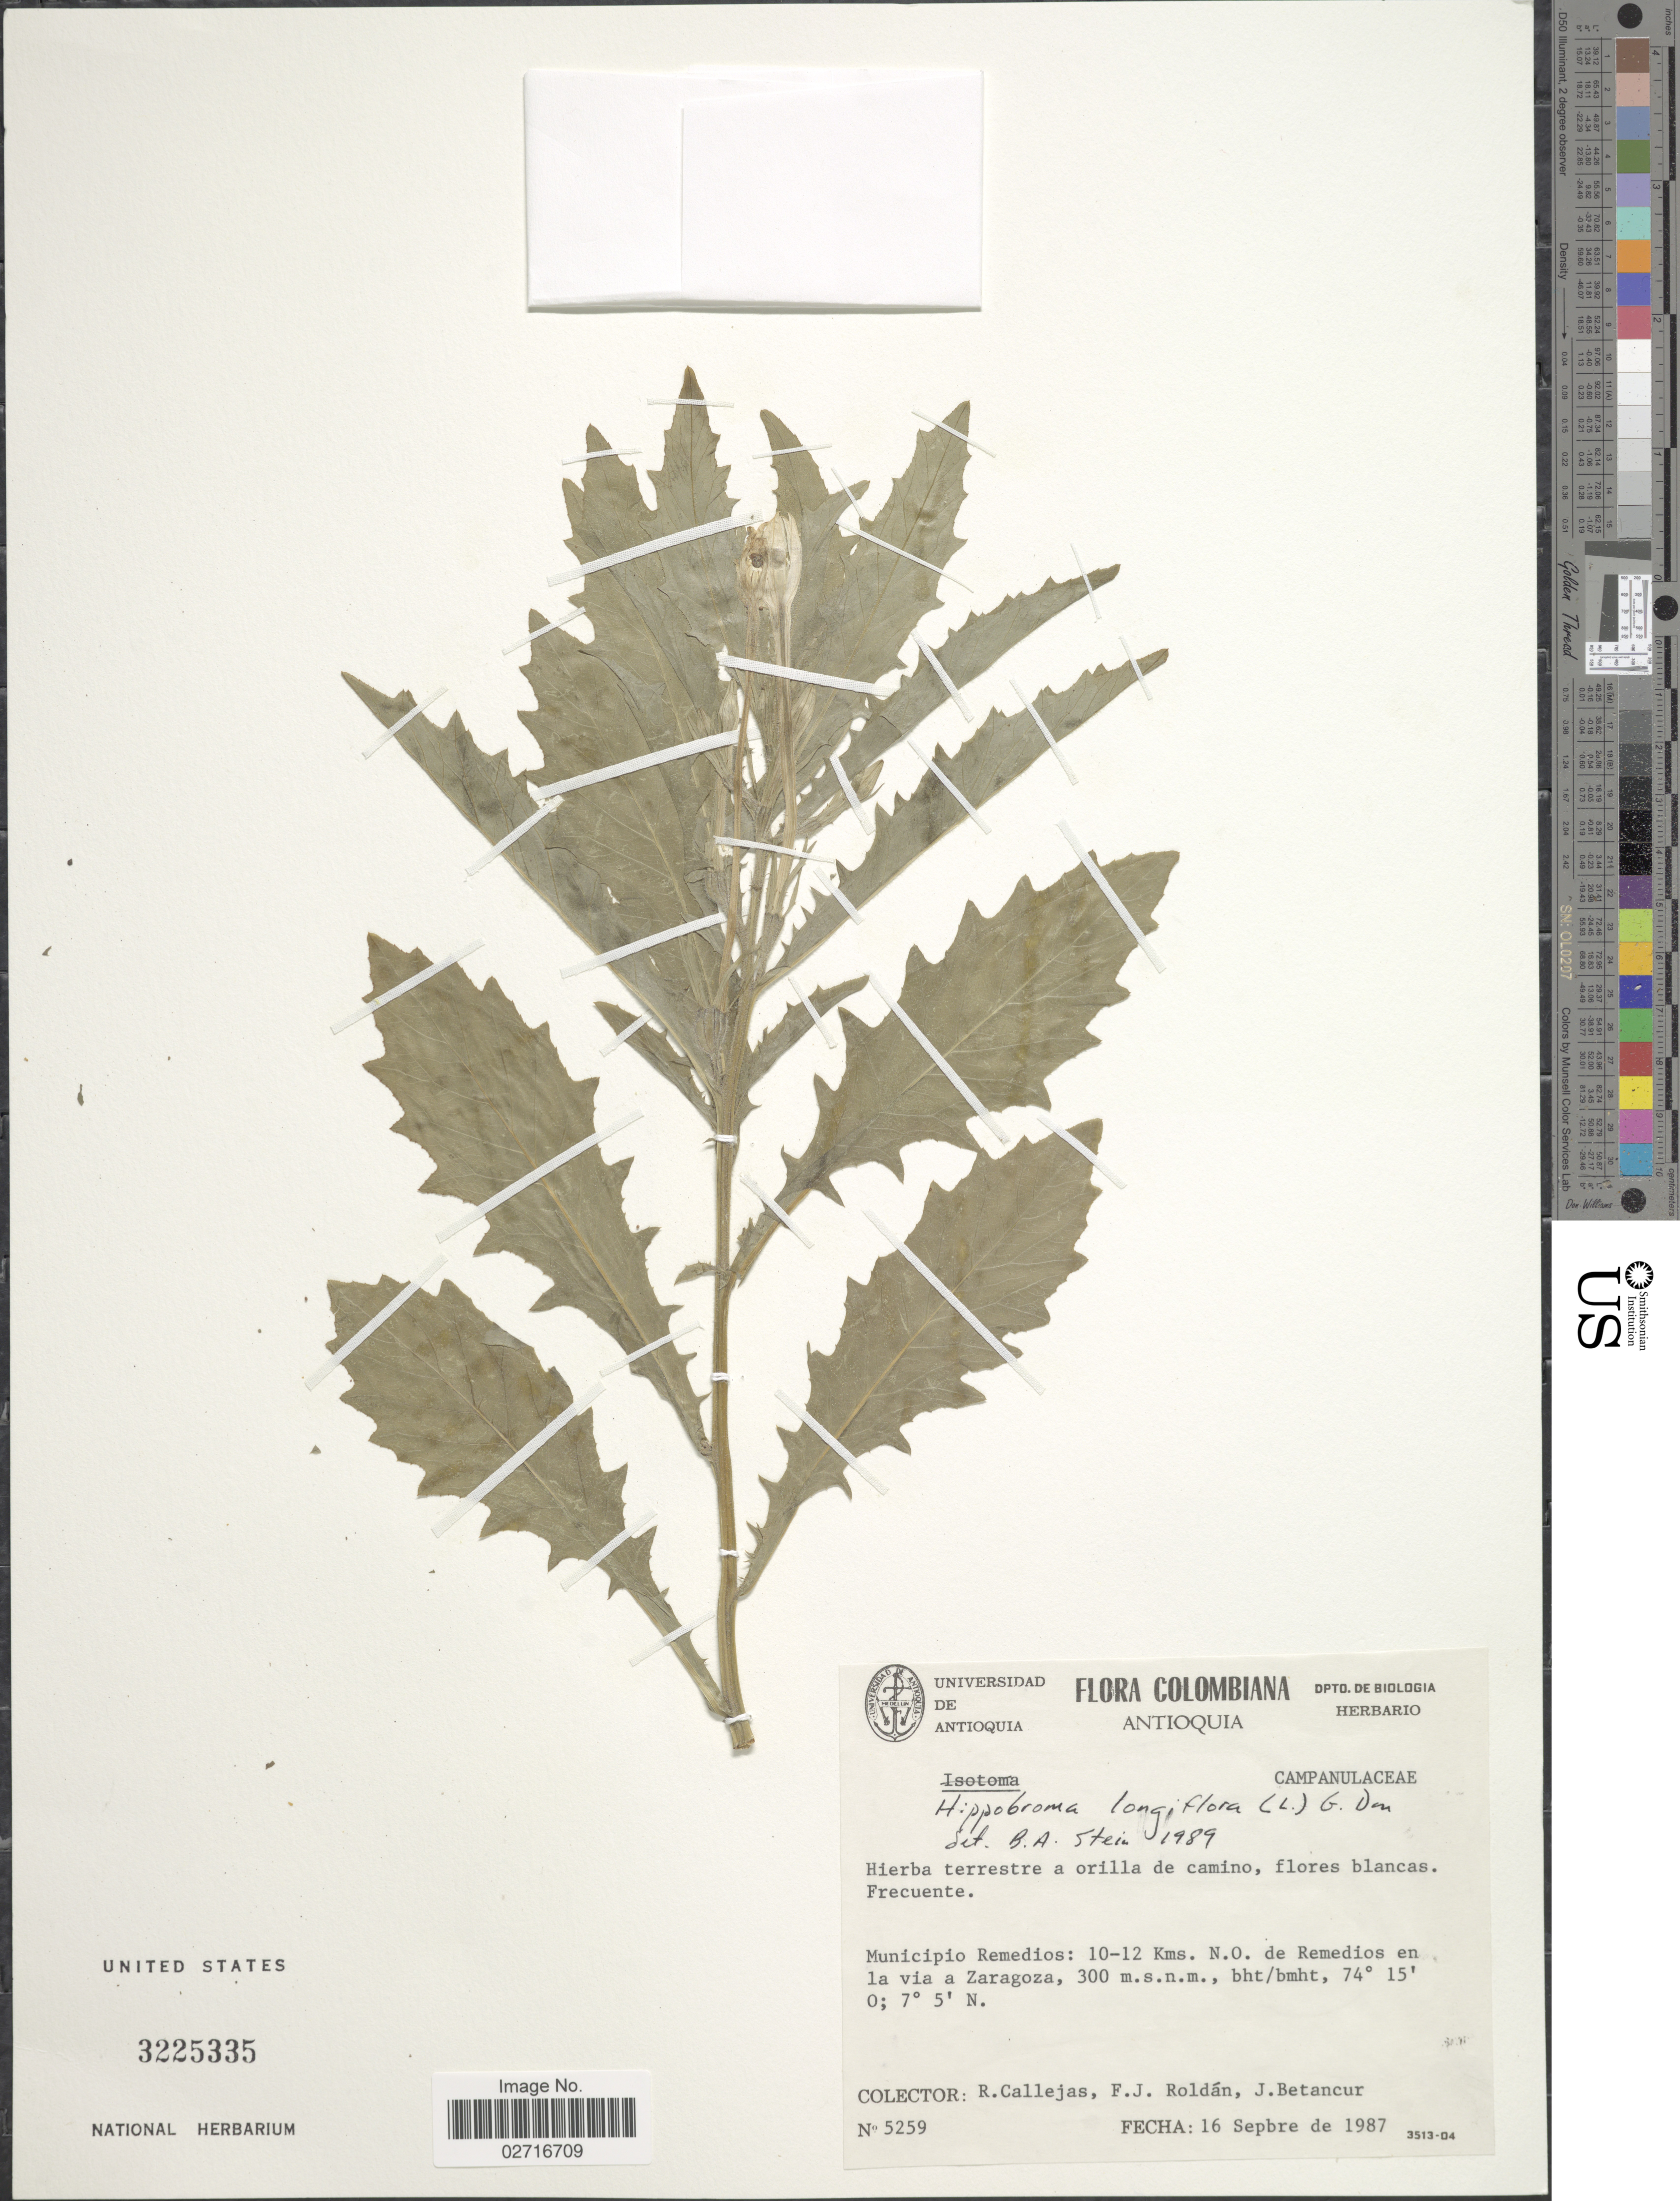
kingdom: Plantae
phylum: Tracheophyta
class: Magnoliopsida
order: Asterales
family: Campanulaceae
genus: Hippobroma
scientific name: Hippobroma longiflora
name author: (L.) G. Don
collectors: R. Callejas, F. J. Roldán & J. Betancur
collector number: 5259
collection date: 1987-09-16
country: Colombia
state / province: Antioquia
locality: Municipio Remedios: 10-12 Kms. N.O. de Remedios en la via a Zaragoza.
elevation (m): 300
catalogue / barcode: US 3225335